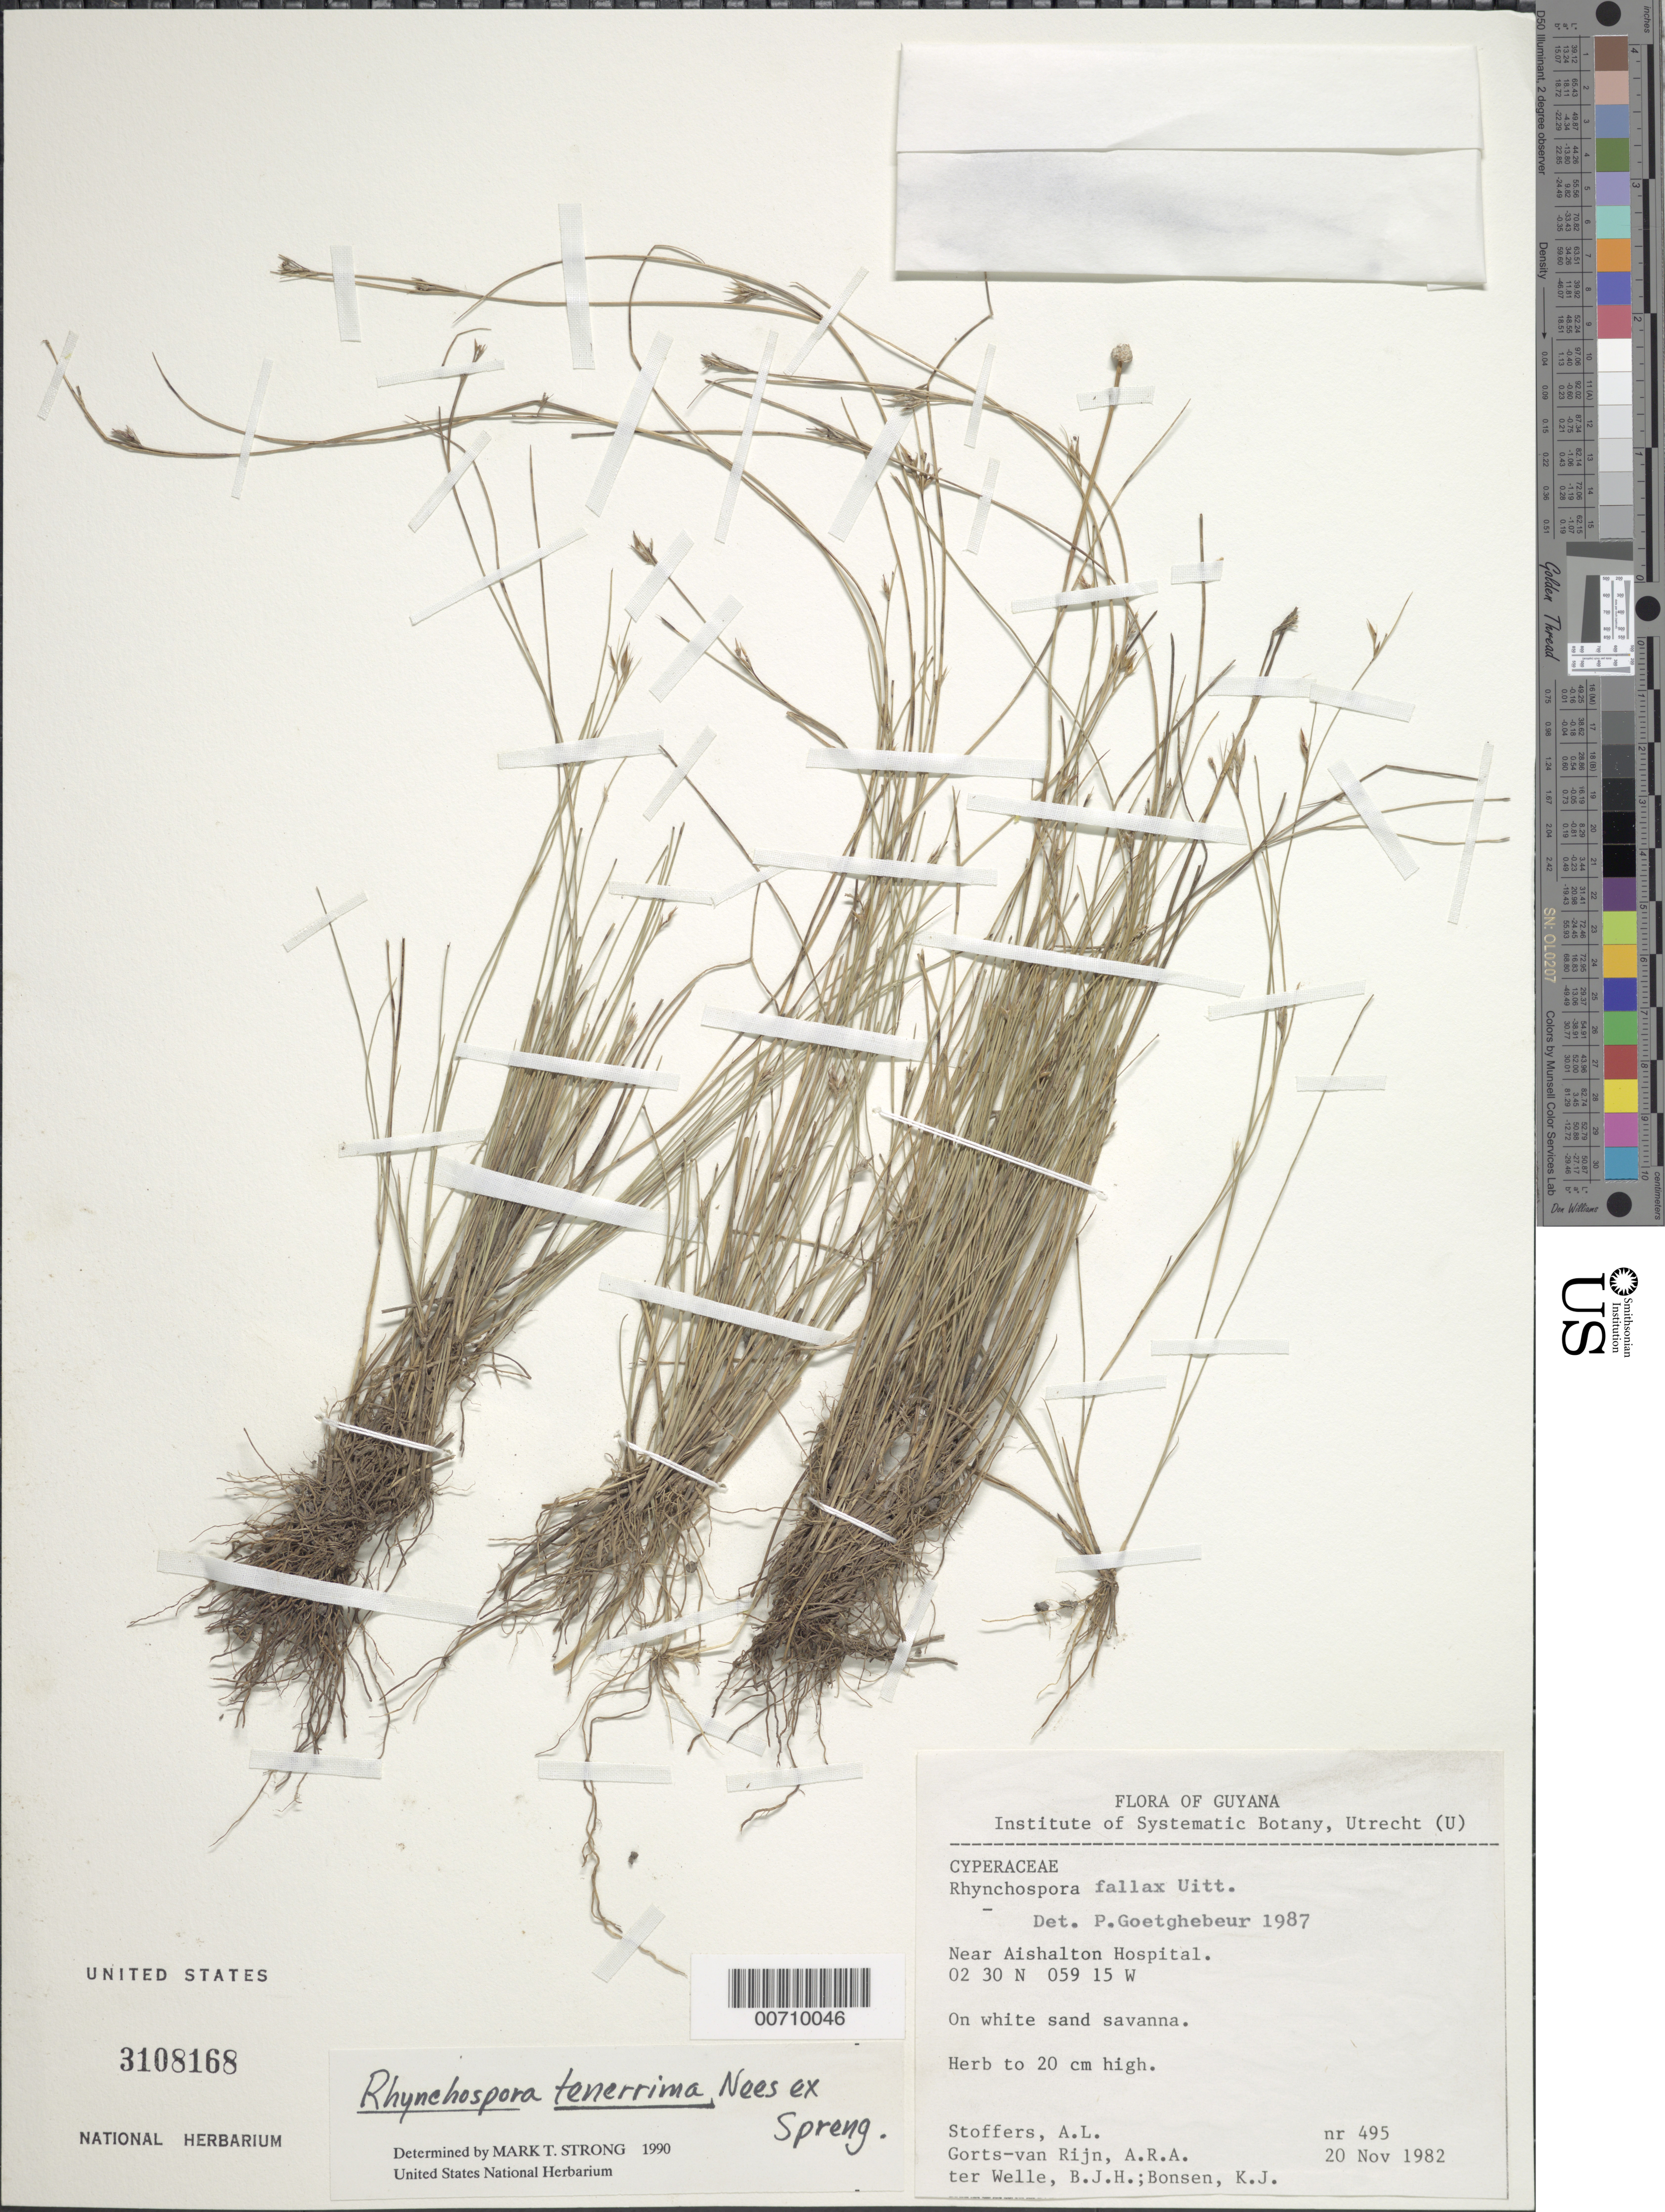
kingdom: Plantae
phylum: Tracheophyta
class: Liliopsida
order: Poales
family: Cyperaceae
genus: Rhynchospora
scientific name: Rhynchospora tenerrima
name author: Nees ex Spreng.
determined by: Strong, M. T., (US), Smithsonian Institution - National Museum of Natural History (UNITED STATES)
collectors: A. Stoffers, A. .R. A. Görts-van Rijn, B. Welle & K. Bonsen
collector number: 495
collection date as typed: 20-Nov-82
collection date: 1982-11-20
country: Guyana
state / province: U. Takutu-U. Essequibo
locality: Aishalton Hospital, vic.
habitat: White sand savanna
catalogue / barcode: US 3108168